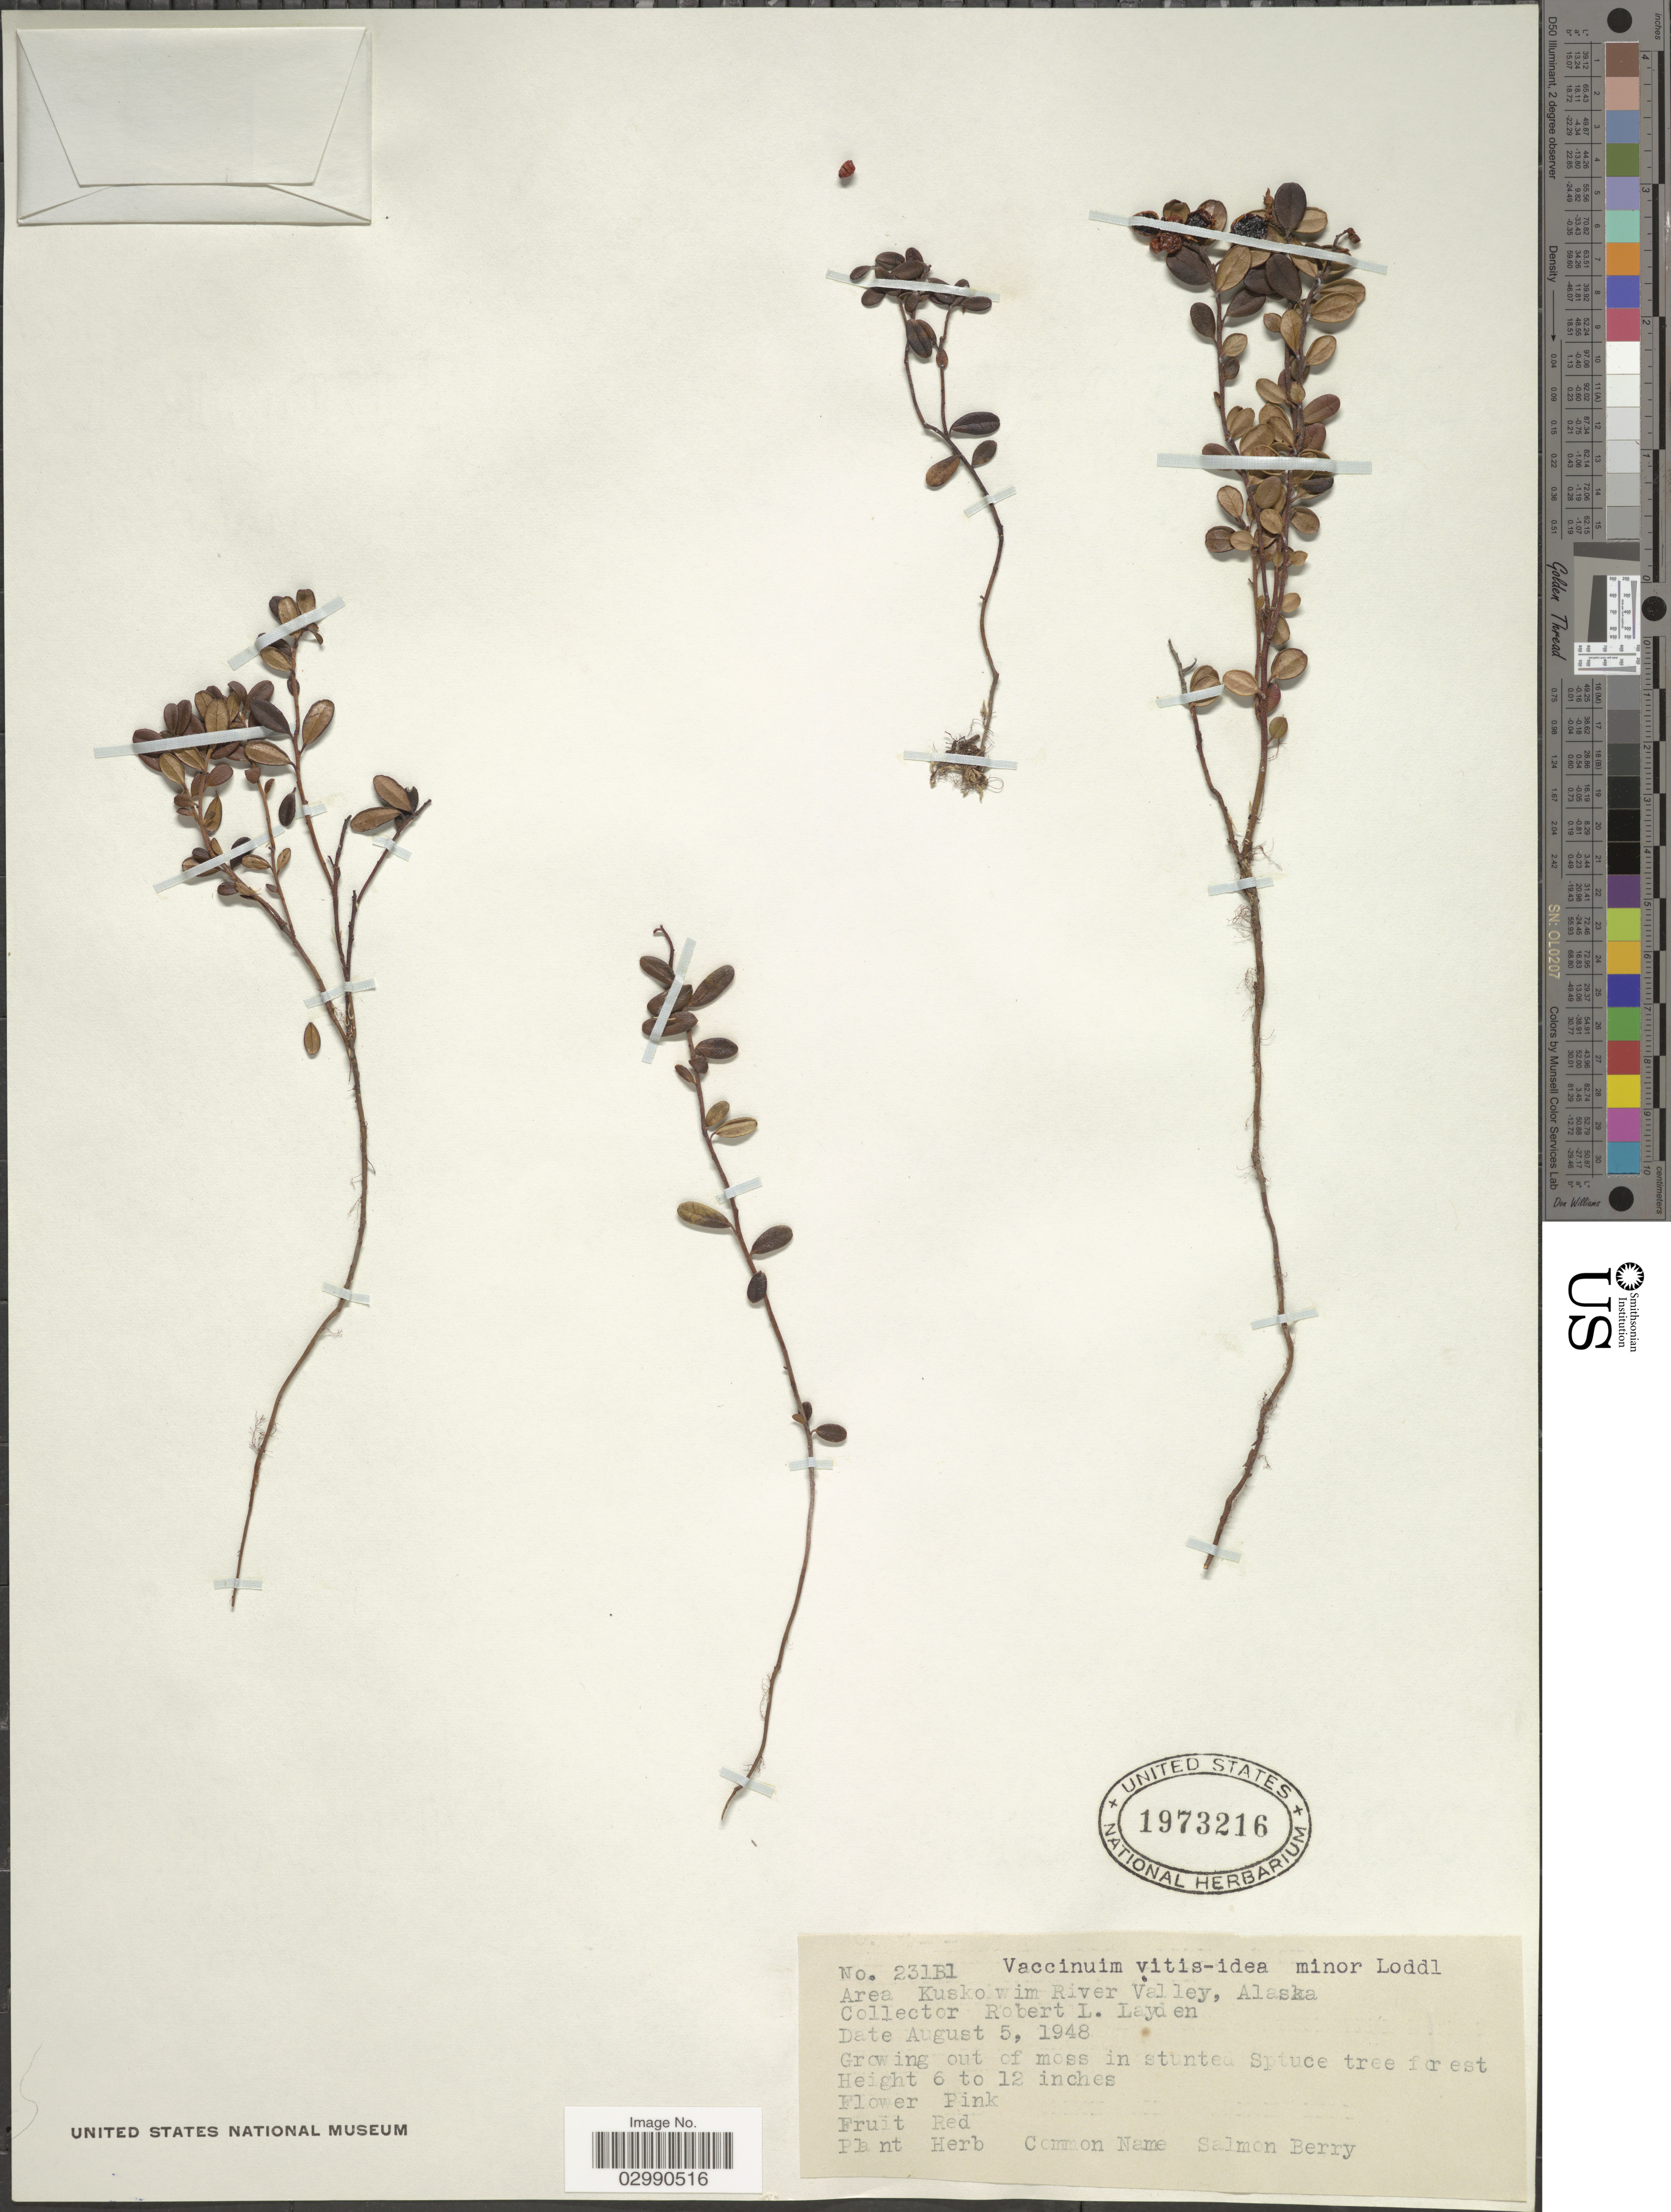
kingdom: Plantae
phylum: Tracheophyta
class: Magnoliopsida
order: Ericales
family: Ericaceae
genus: Vaccinium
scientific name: Vaccinium vitis-idaea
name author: L.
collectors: R. Layden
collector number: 231B1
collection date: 1948-08-05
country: United States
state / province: Alaska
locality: Area Kuskokwim River Valley.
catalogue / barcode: US 1973216